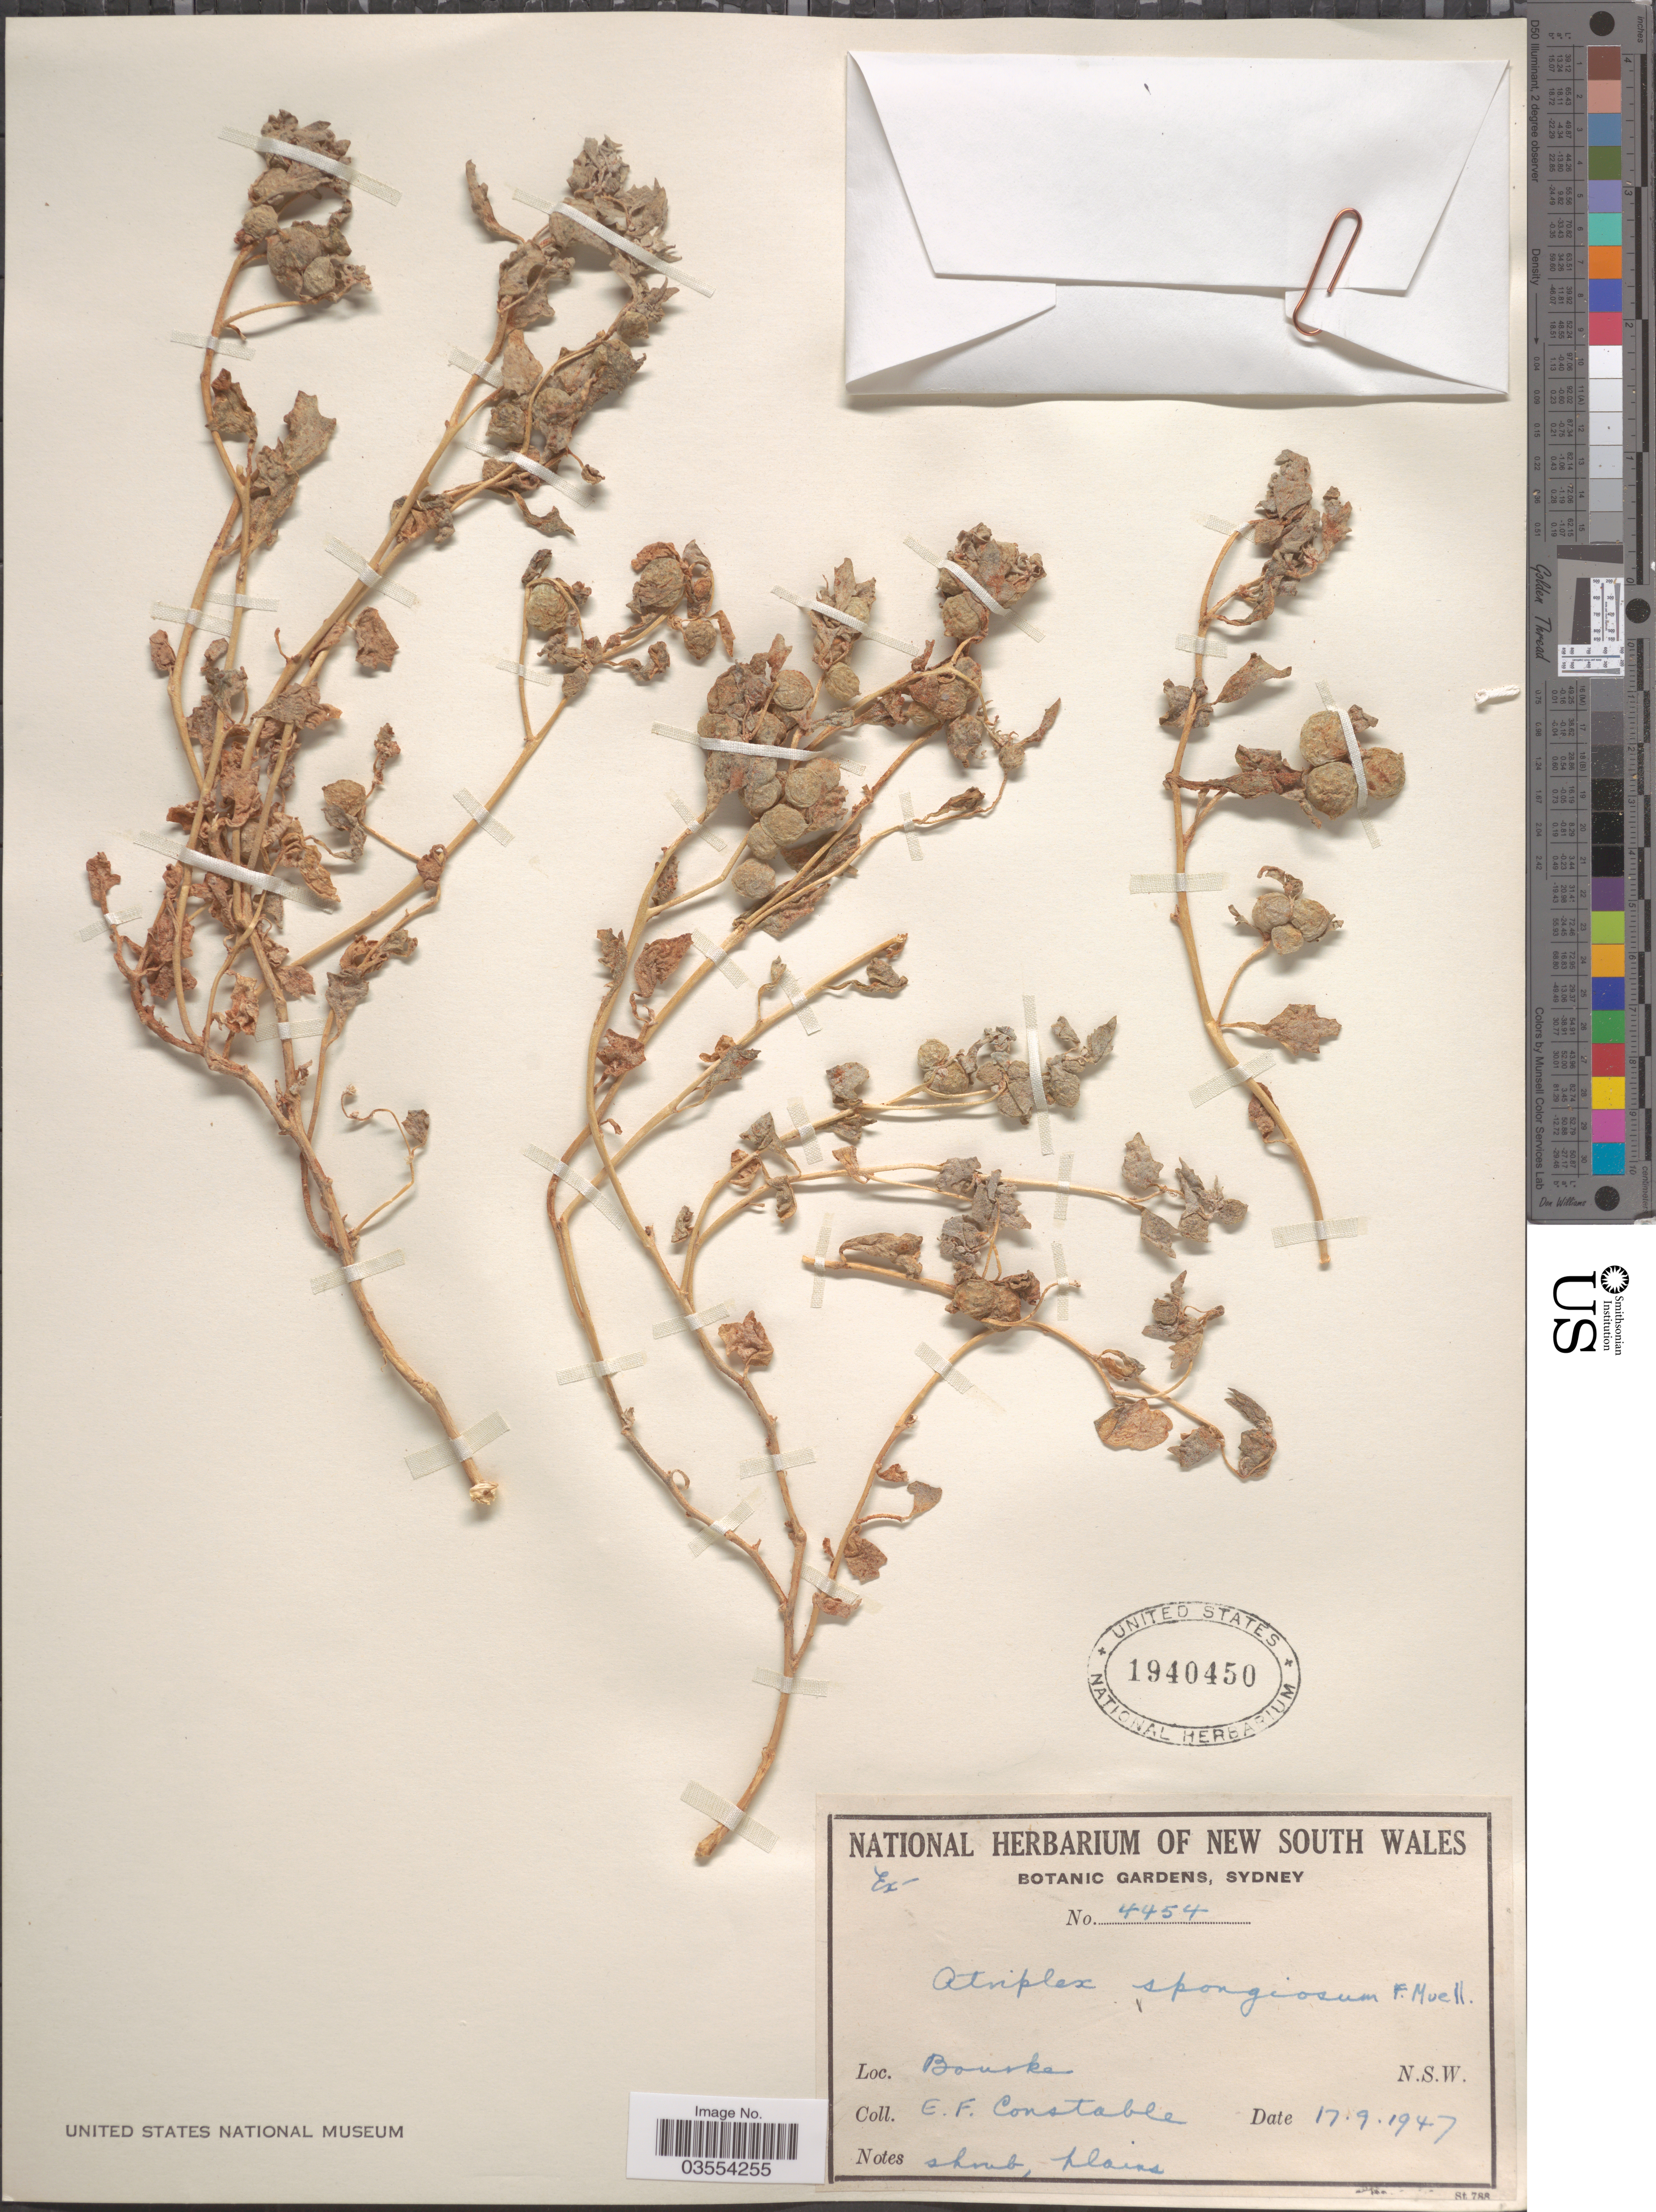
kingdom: Plantae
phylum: Tracheophyta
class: Magnoliopsida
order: Caryophyllales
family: Amaranthaceae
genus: Atriplex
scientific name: Atriplex spongiosa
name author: F. Muell.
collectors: E. F. Constable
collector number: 4454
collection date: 1947-09-17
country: Australia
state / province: New South Wales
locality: Bourke.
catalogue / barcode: US 1940450